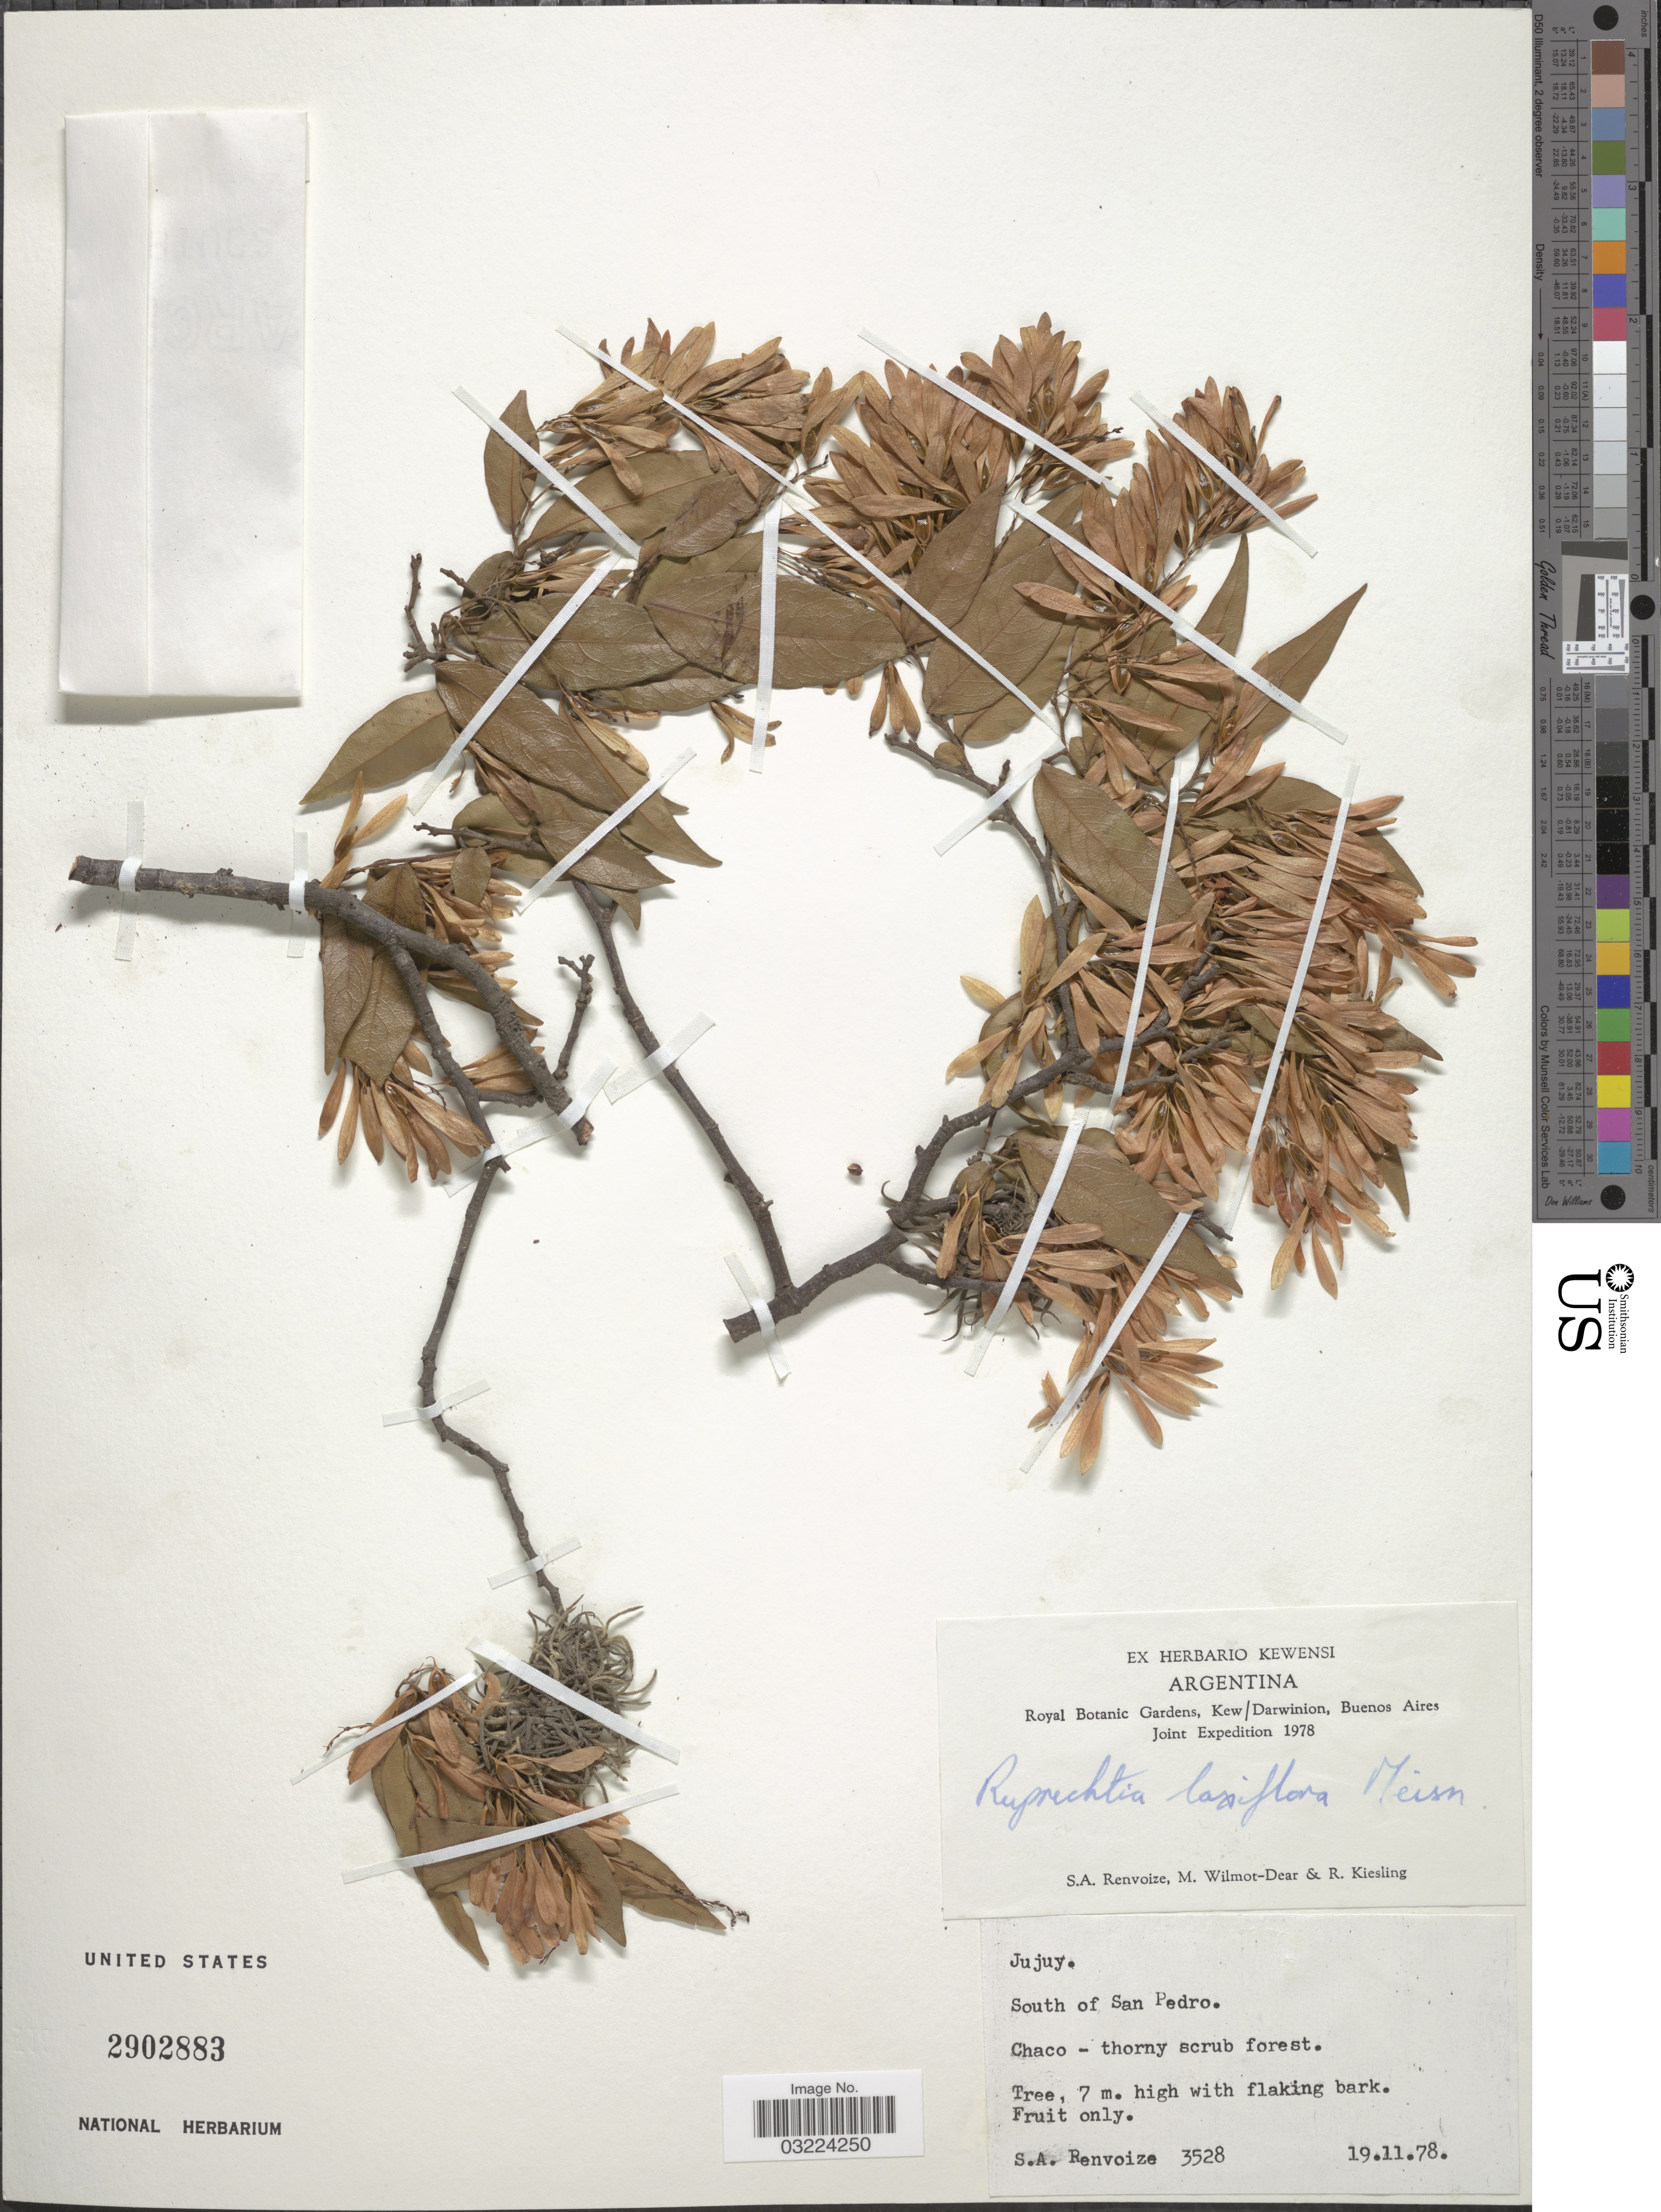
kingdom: Plantae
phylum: Tracheophyta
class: Magnoliopsida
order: Caryophyllales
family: Polygonaceae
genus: Ruprechtia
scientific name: Ruprechtia laxiflora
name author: Meisn.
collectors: S. A. Renvoize, M. Wilmot-Dear & R. Kiesling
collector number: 3528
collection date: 1978-11-19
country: Argentina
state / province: Jujuy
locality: South of San Pedro.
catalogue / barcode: US 2902883